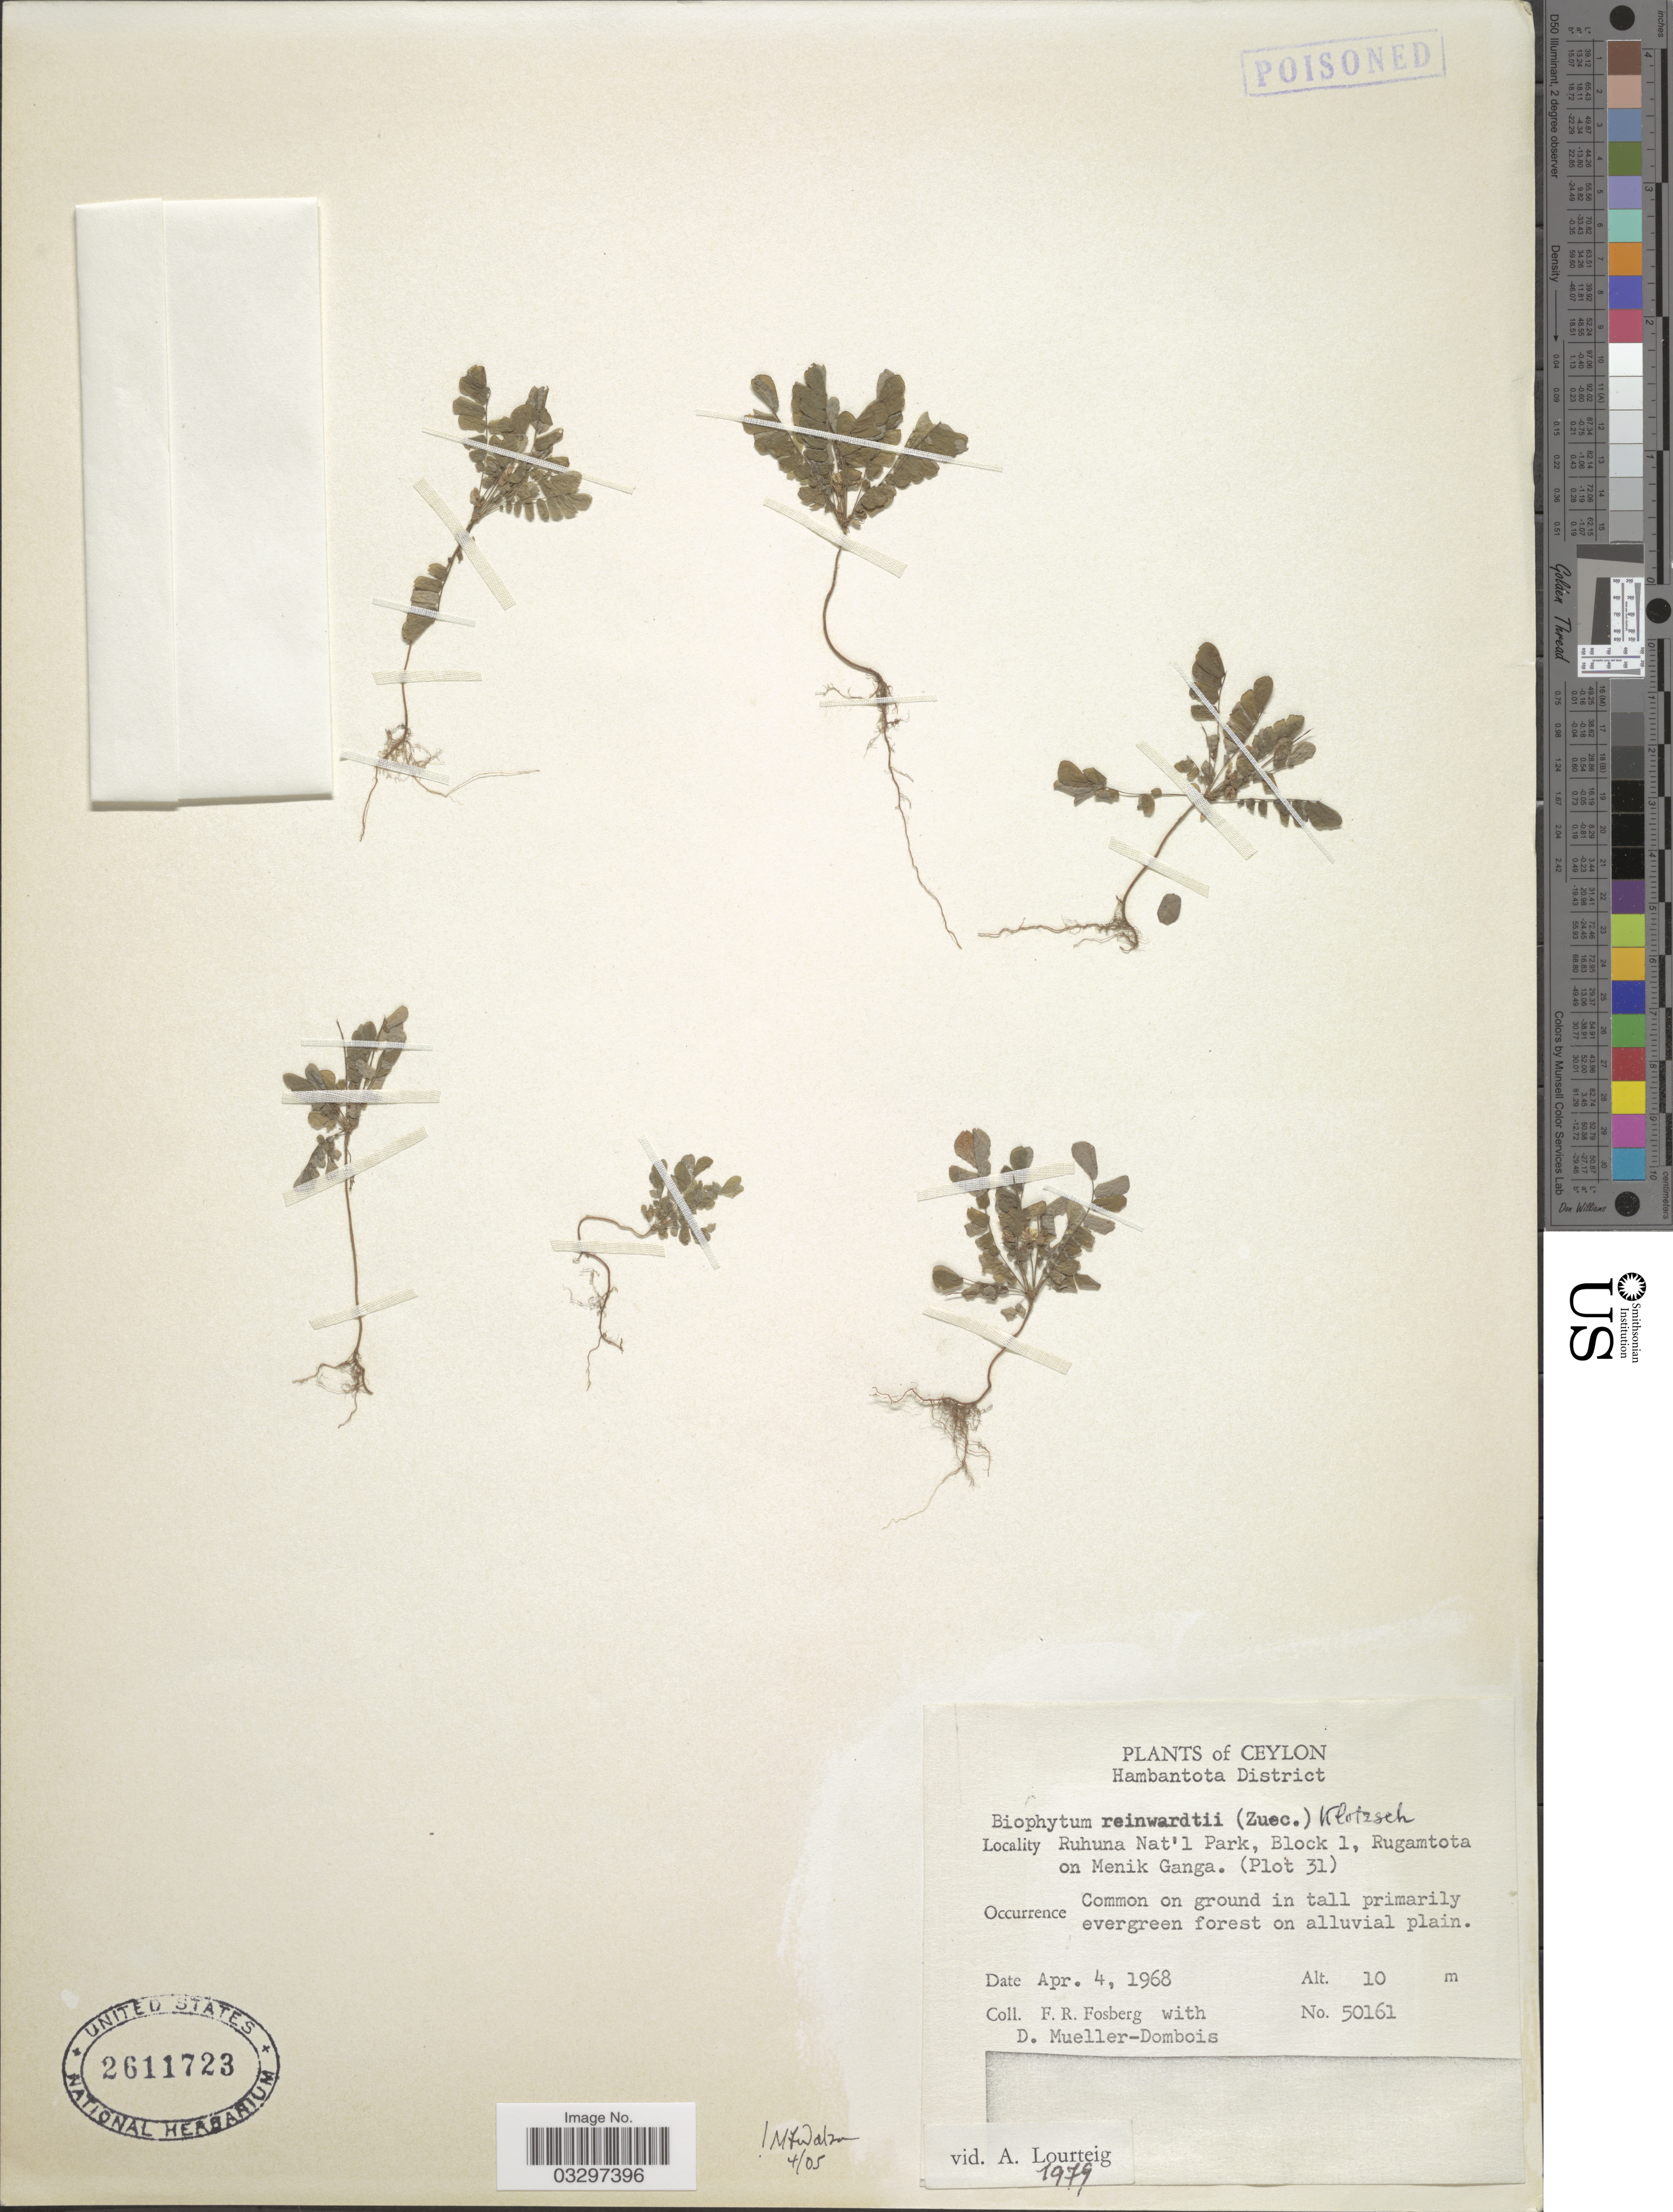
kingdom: Plantae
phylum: Tracheophyta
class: Magnoliopsida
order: Oxalidales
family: Oxalidaceae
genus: Biophytum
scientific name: Biophytum reinwardtii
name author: (Zucc.) Klotzsch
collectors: F. R. Fosberg & D. Mueller-Dombois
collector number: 50161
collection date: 1968-04-04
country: Sri Lanka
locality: Ceylon. Hambantota District. Ruhuna Nat'l Park, Block 1, Rugamtota on Menik Ganga. (Plot 31).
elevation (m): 10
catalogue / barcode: US 2611723